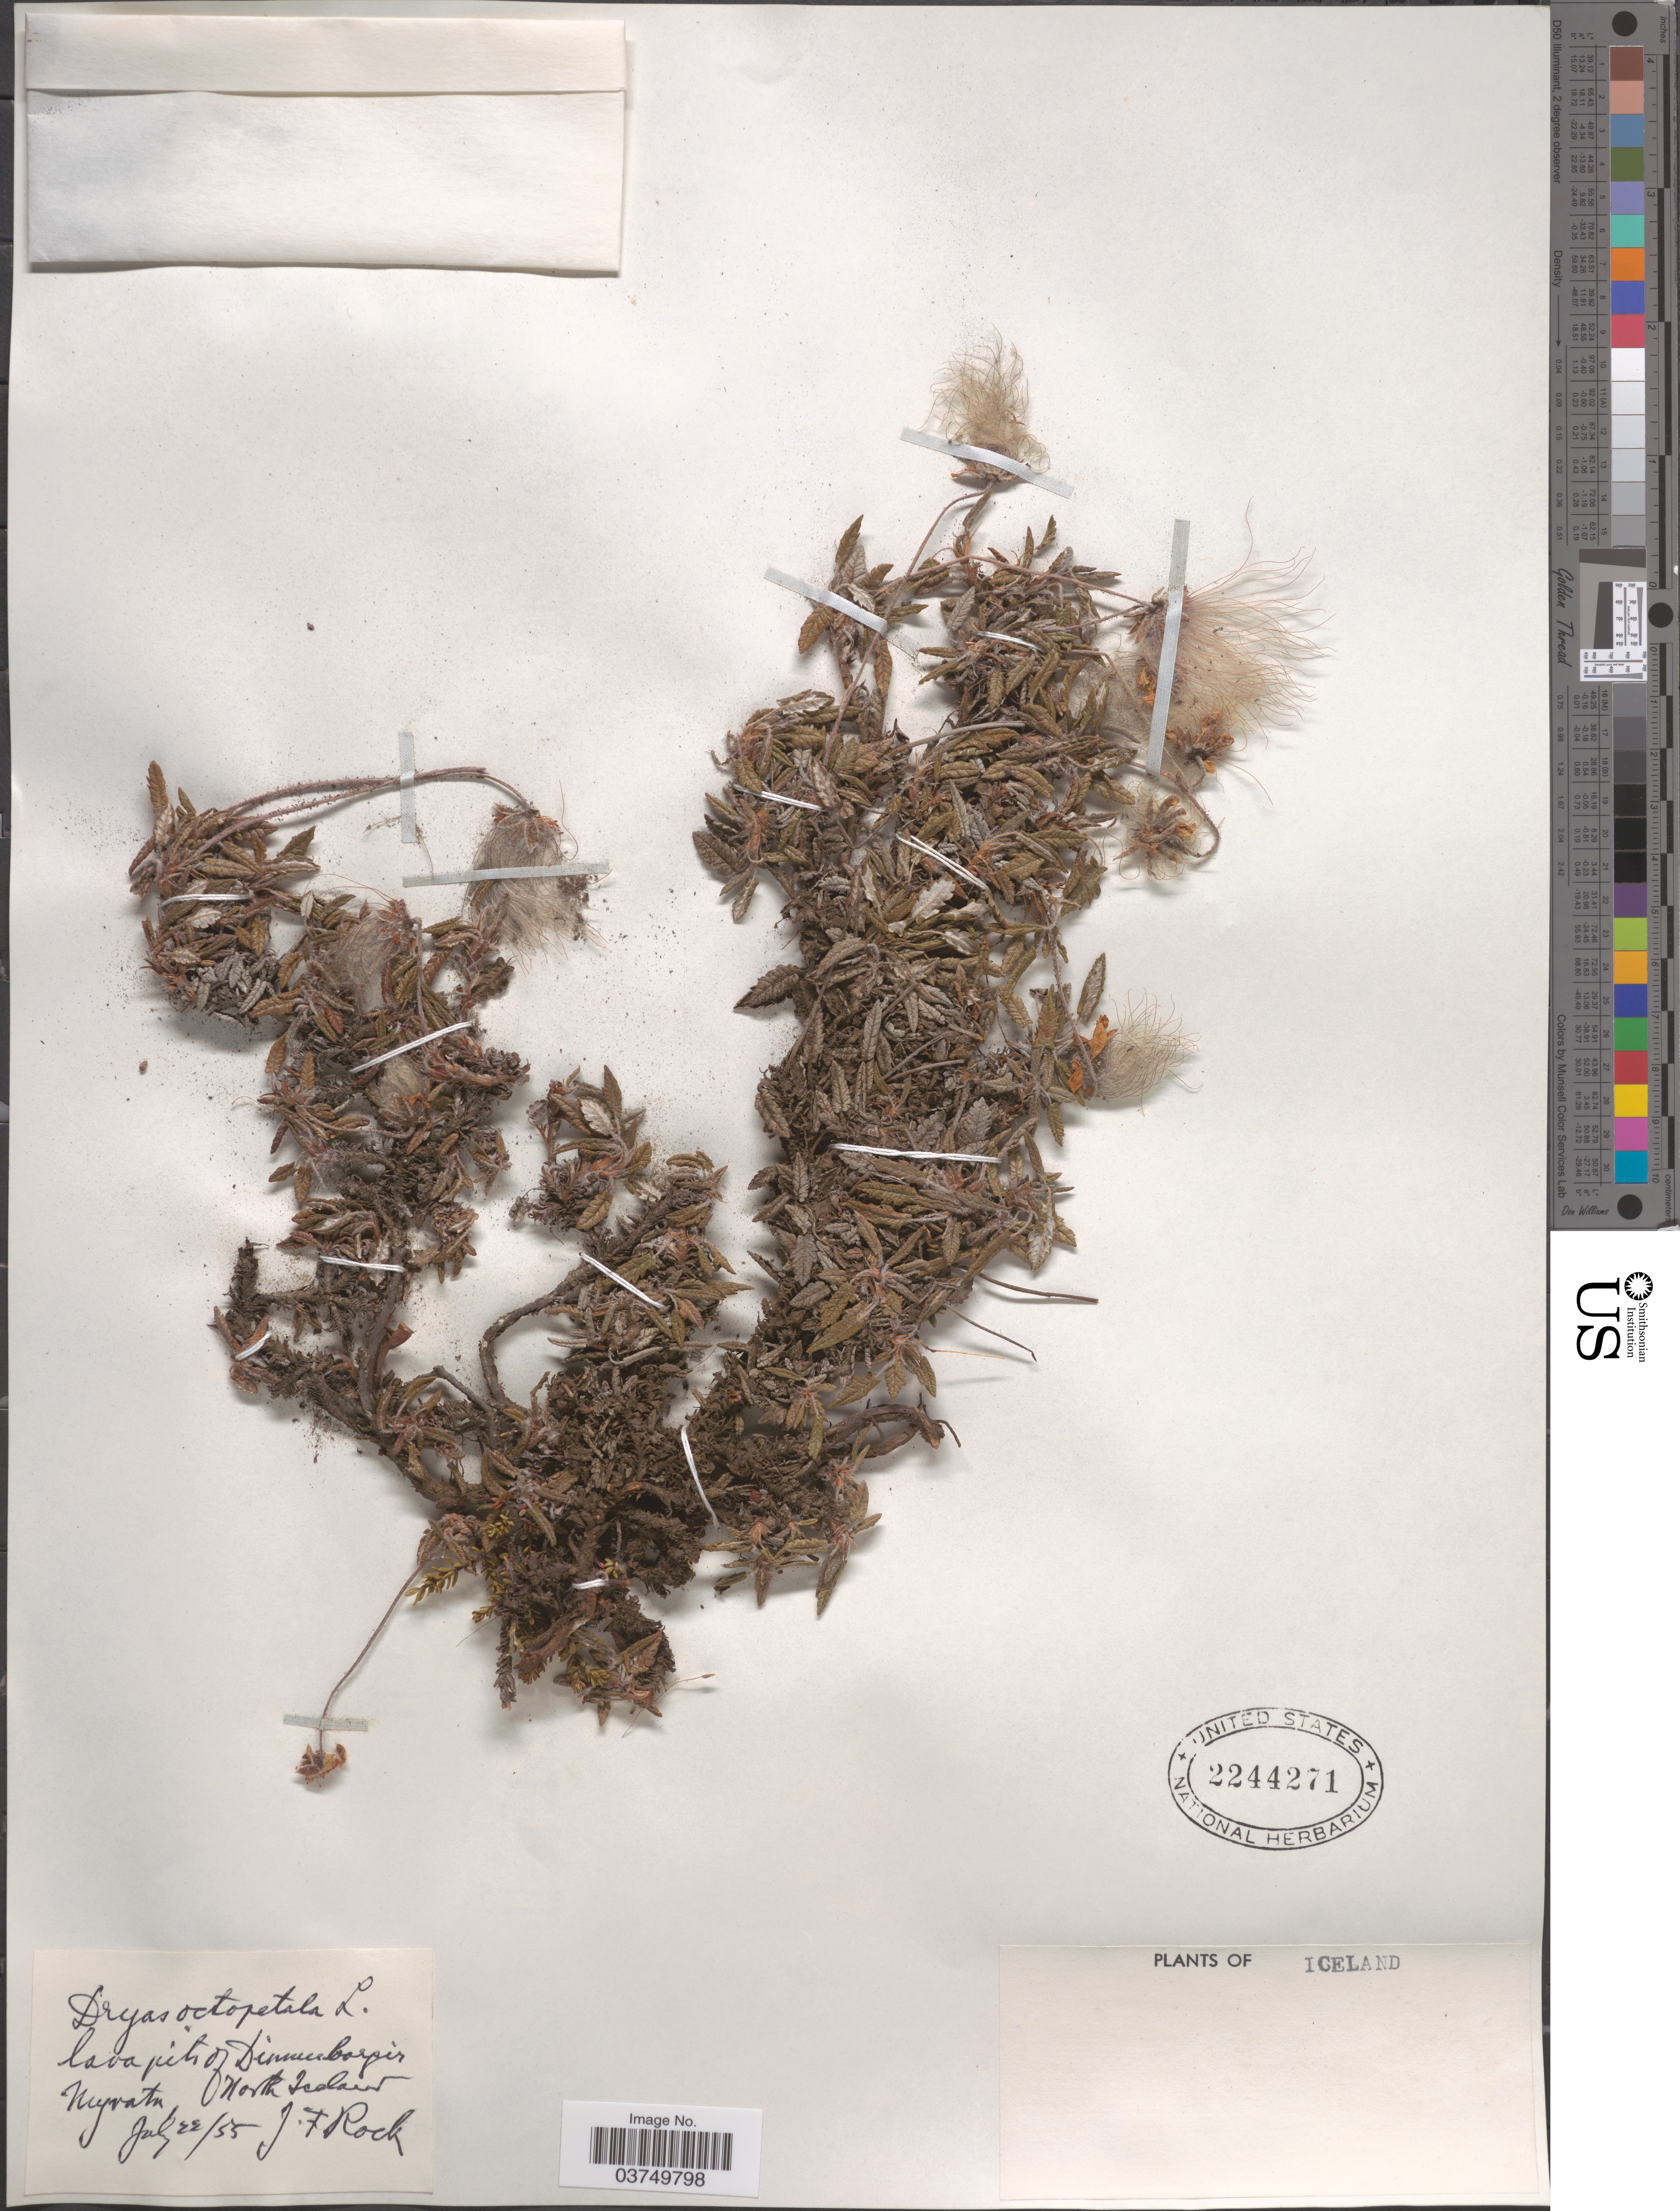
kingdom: Plantae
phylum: Tracheophyta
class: Magnoliopsida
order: Rosales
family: Rosaceae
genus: Dryas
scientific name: Dryas octopetala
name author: L.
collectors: J. Rock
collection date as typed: Transcribed d/m/y: 22/7/55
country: Iceland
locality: Lava pits of Dinnerborger, Neyrath, North Iceland.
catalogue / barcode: US 2244271